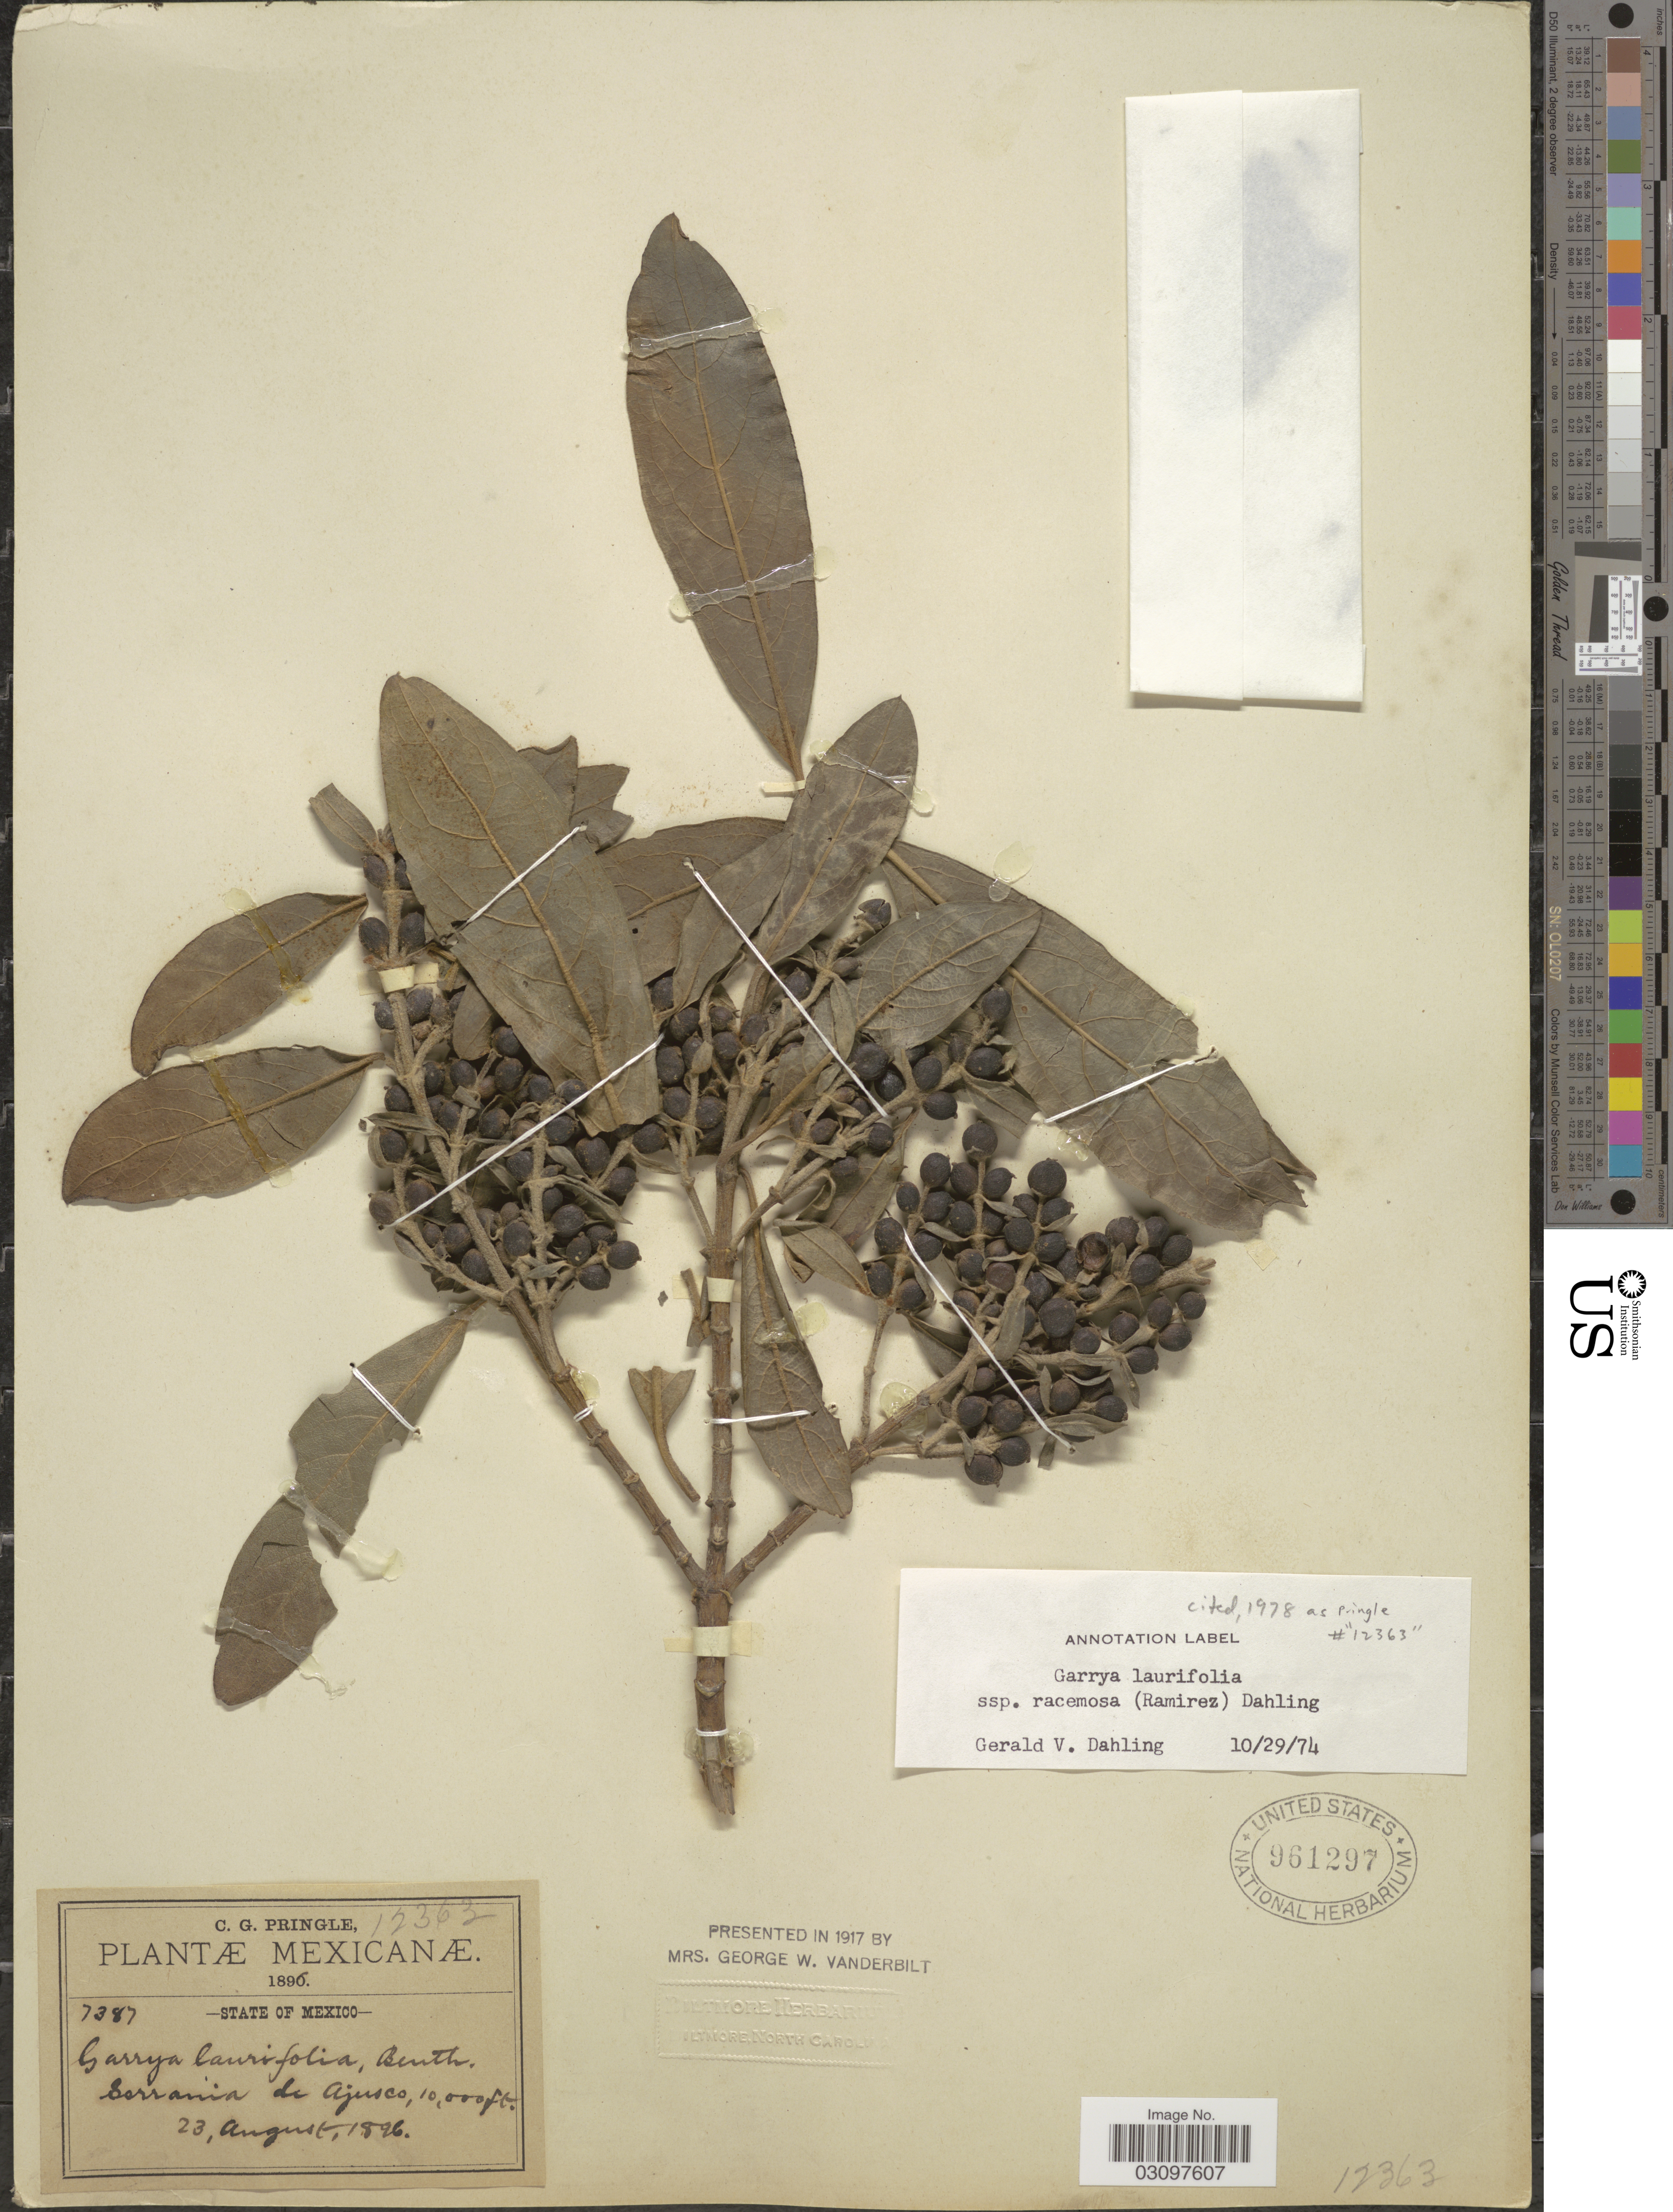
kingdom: Plantae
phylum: Tracheophyta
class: Magnoliopsida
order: Garryales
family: Garryaceae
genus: Garrya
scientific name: Garrya laurifolia subsp. racemosa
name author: (Ramírez) Dahling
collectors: C. G. Pringle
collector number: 7387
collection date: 1896-08-23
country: Mexico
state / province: México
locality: Serrania de Ajusco.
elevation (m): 3048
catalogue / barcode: US 961297